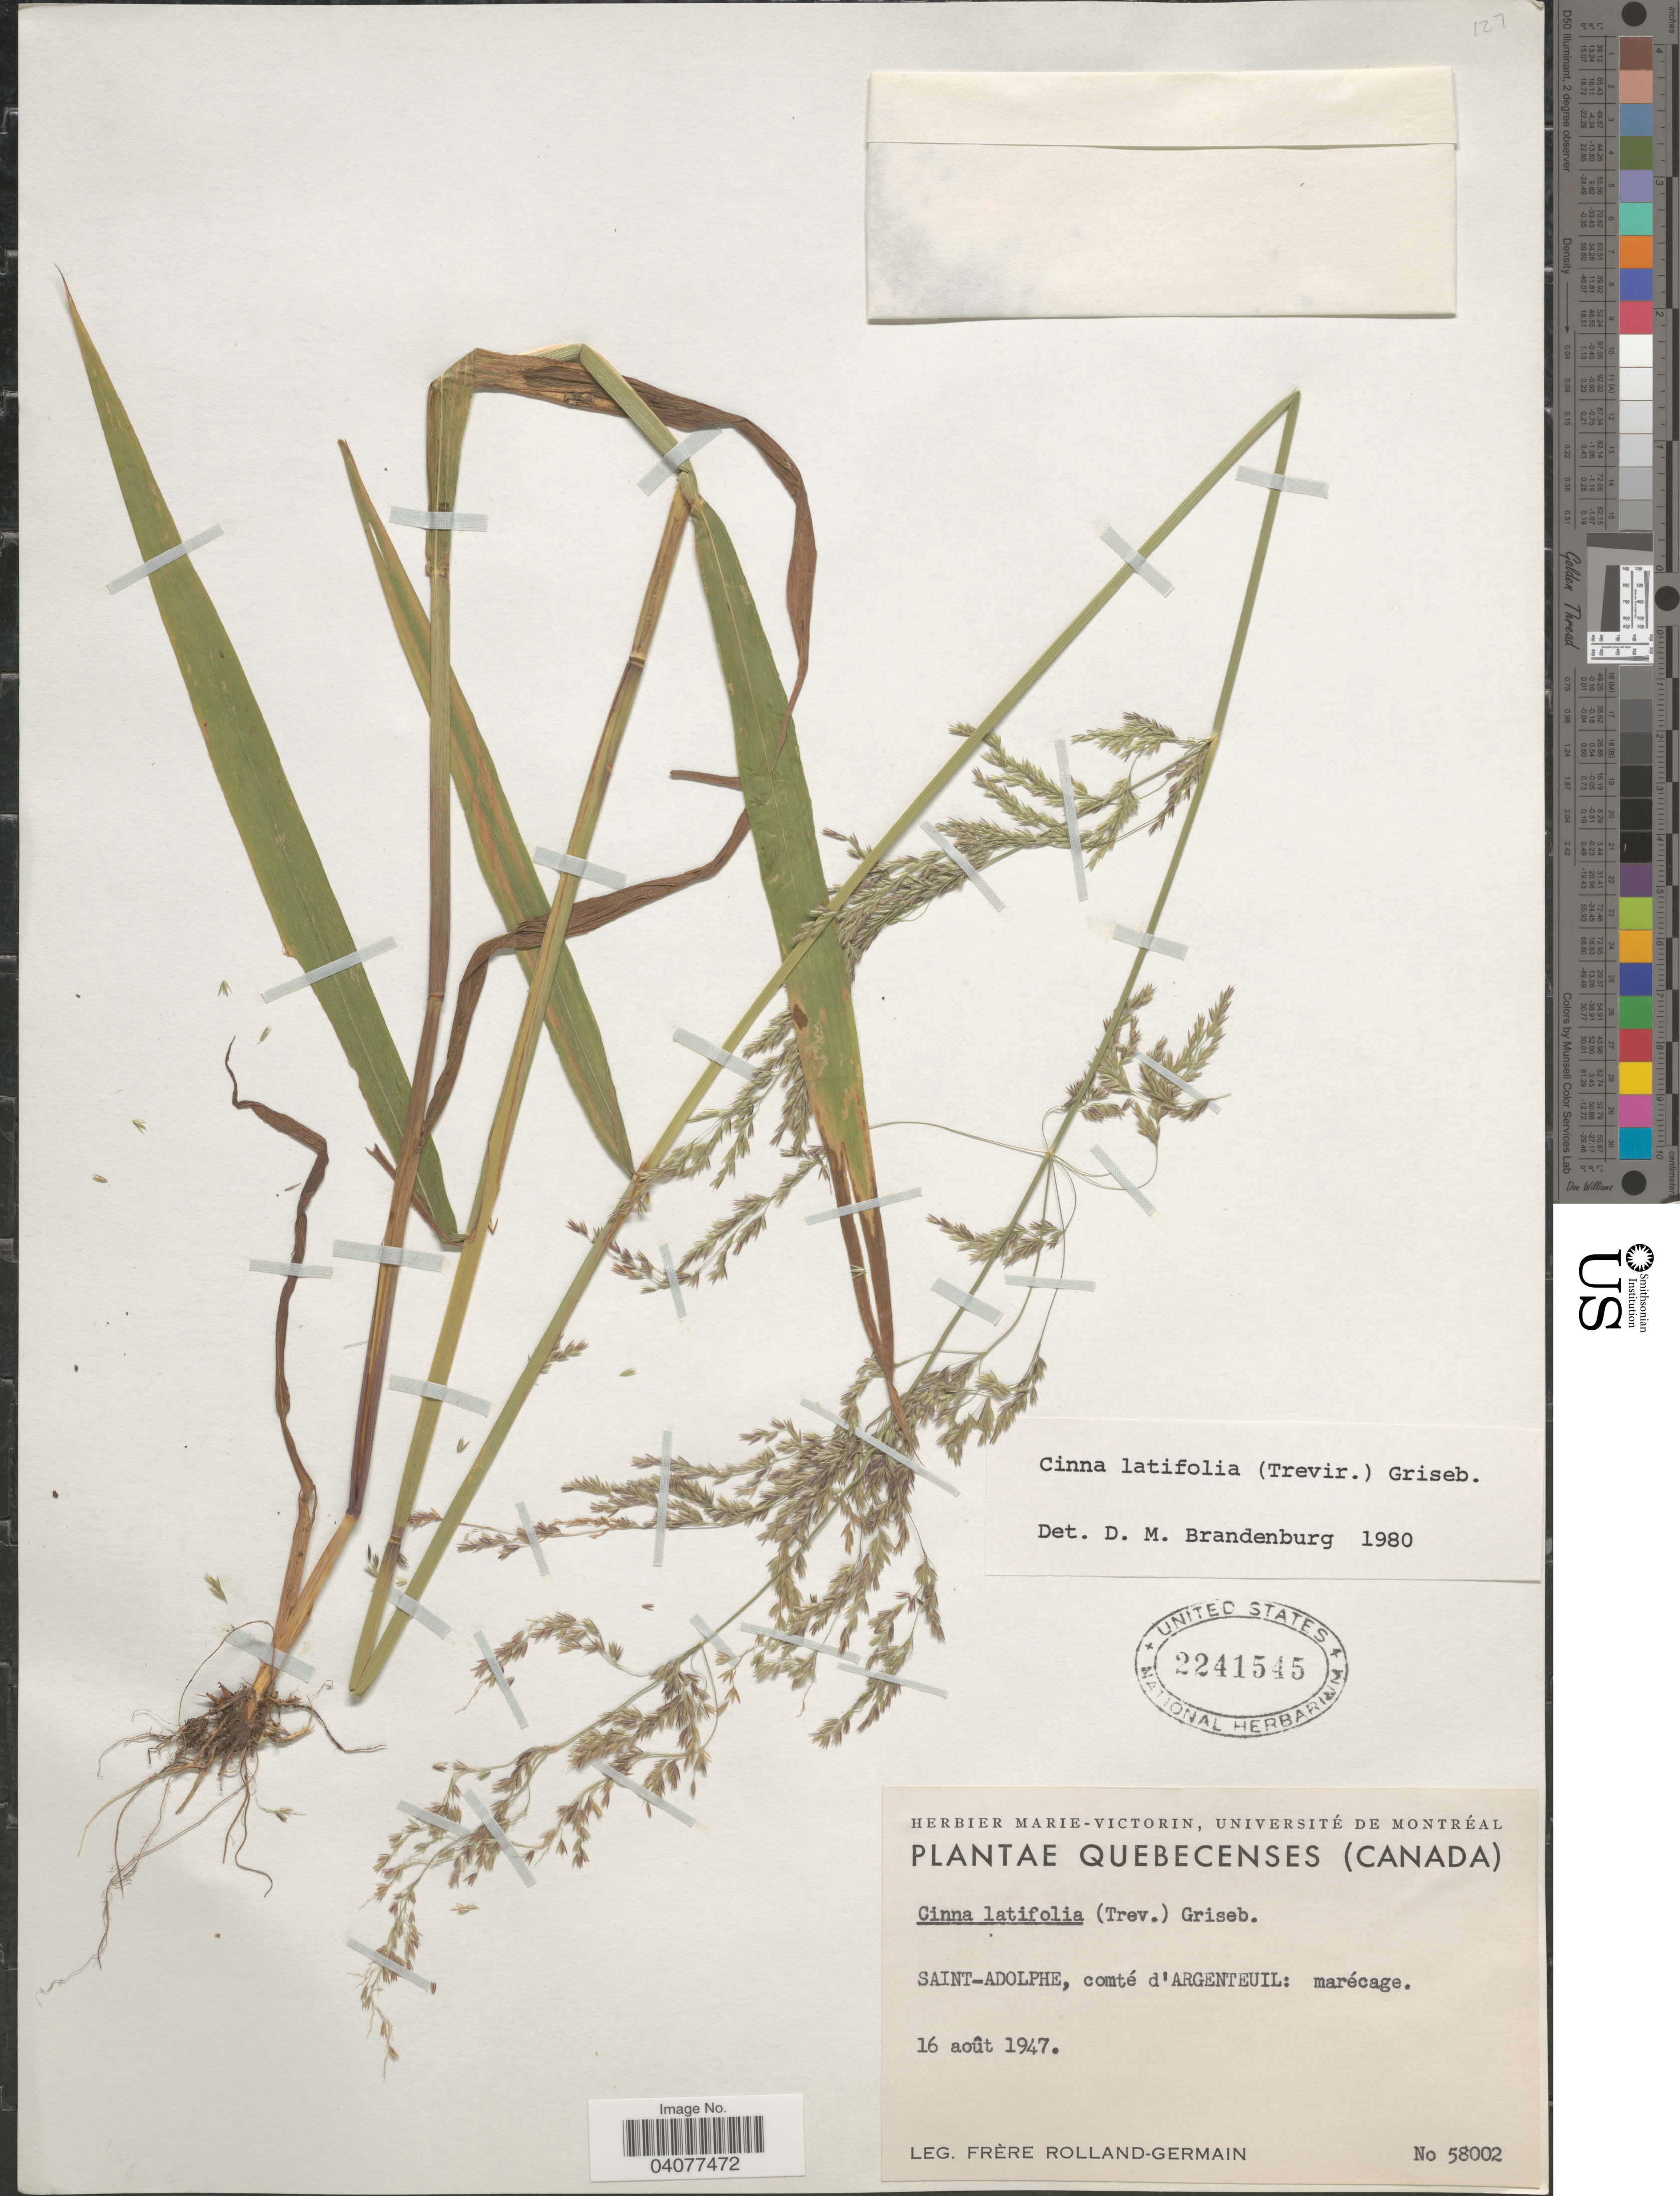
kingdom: Plantae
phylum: Tracheophyta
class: Liliopsida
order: Poales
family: Poaceae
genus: Cinna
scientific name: Cinna latifolia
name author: (Trevir. ex Goeppert) Griseb.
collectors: Rolland-Germain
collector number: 58002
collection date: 1947-08-16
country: Canada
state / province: Quebec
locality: Saint-Adolphe, comté d'Argenteuil: marécage.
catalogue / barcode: US 2241545